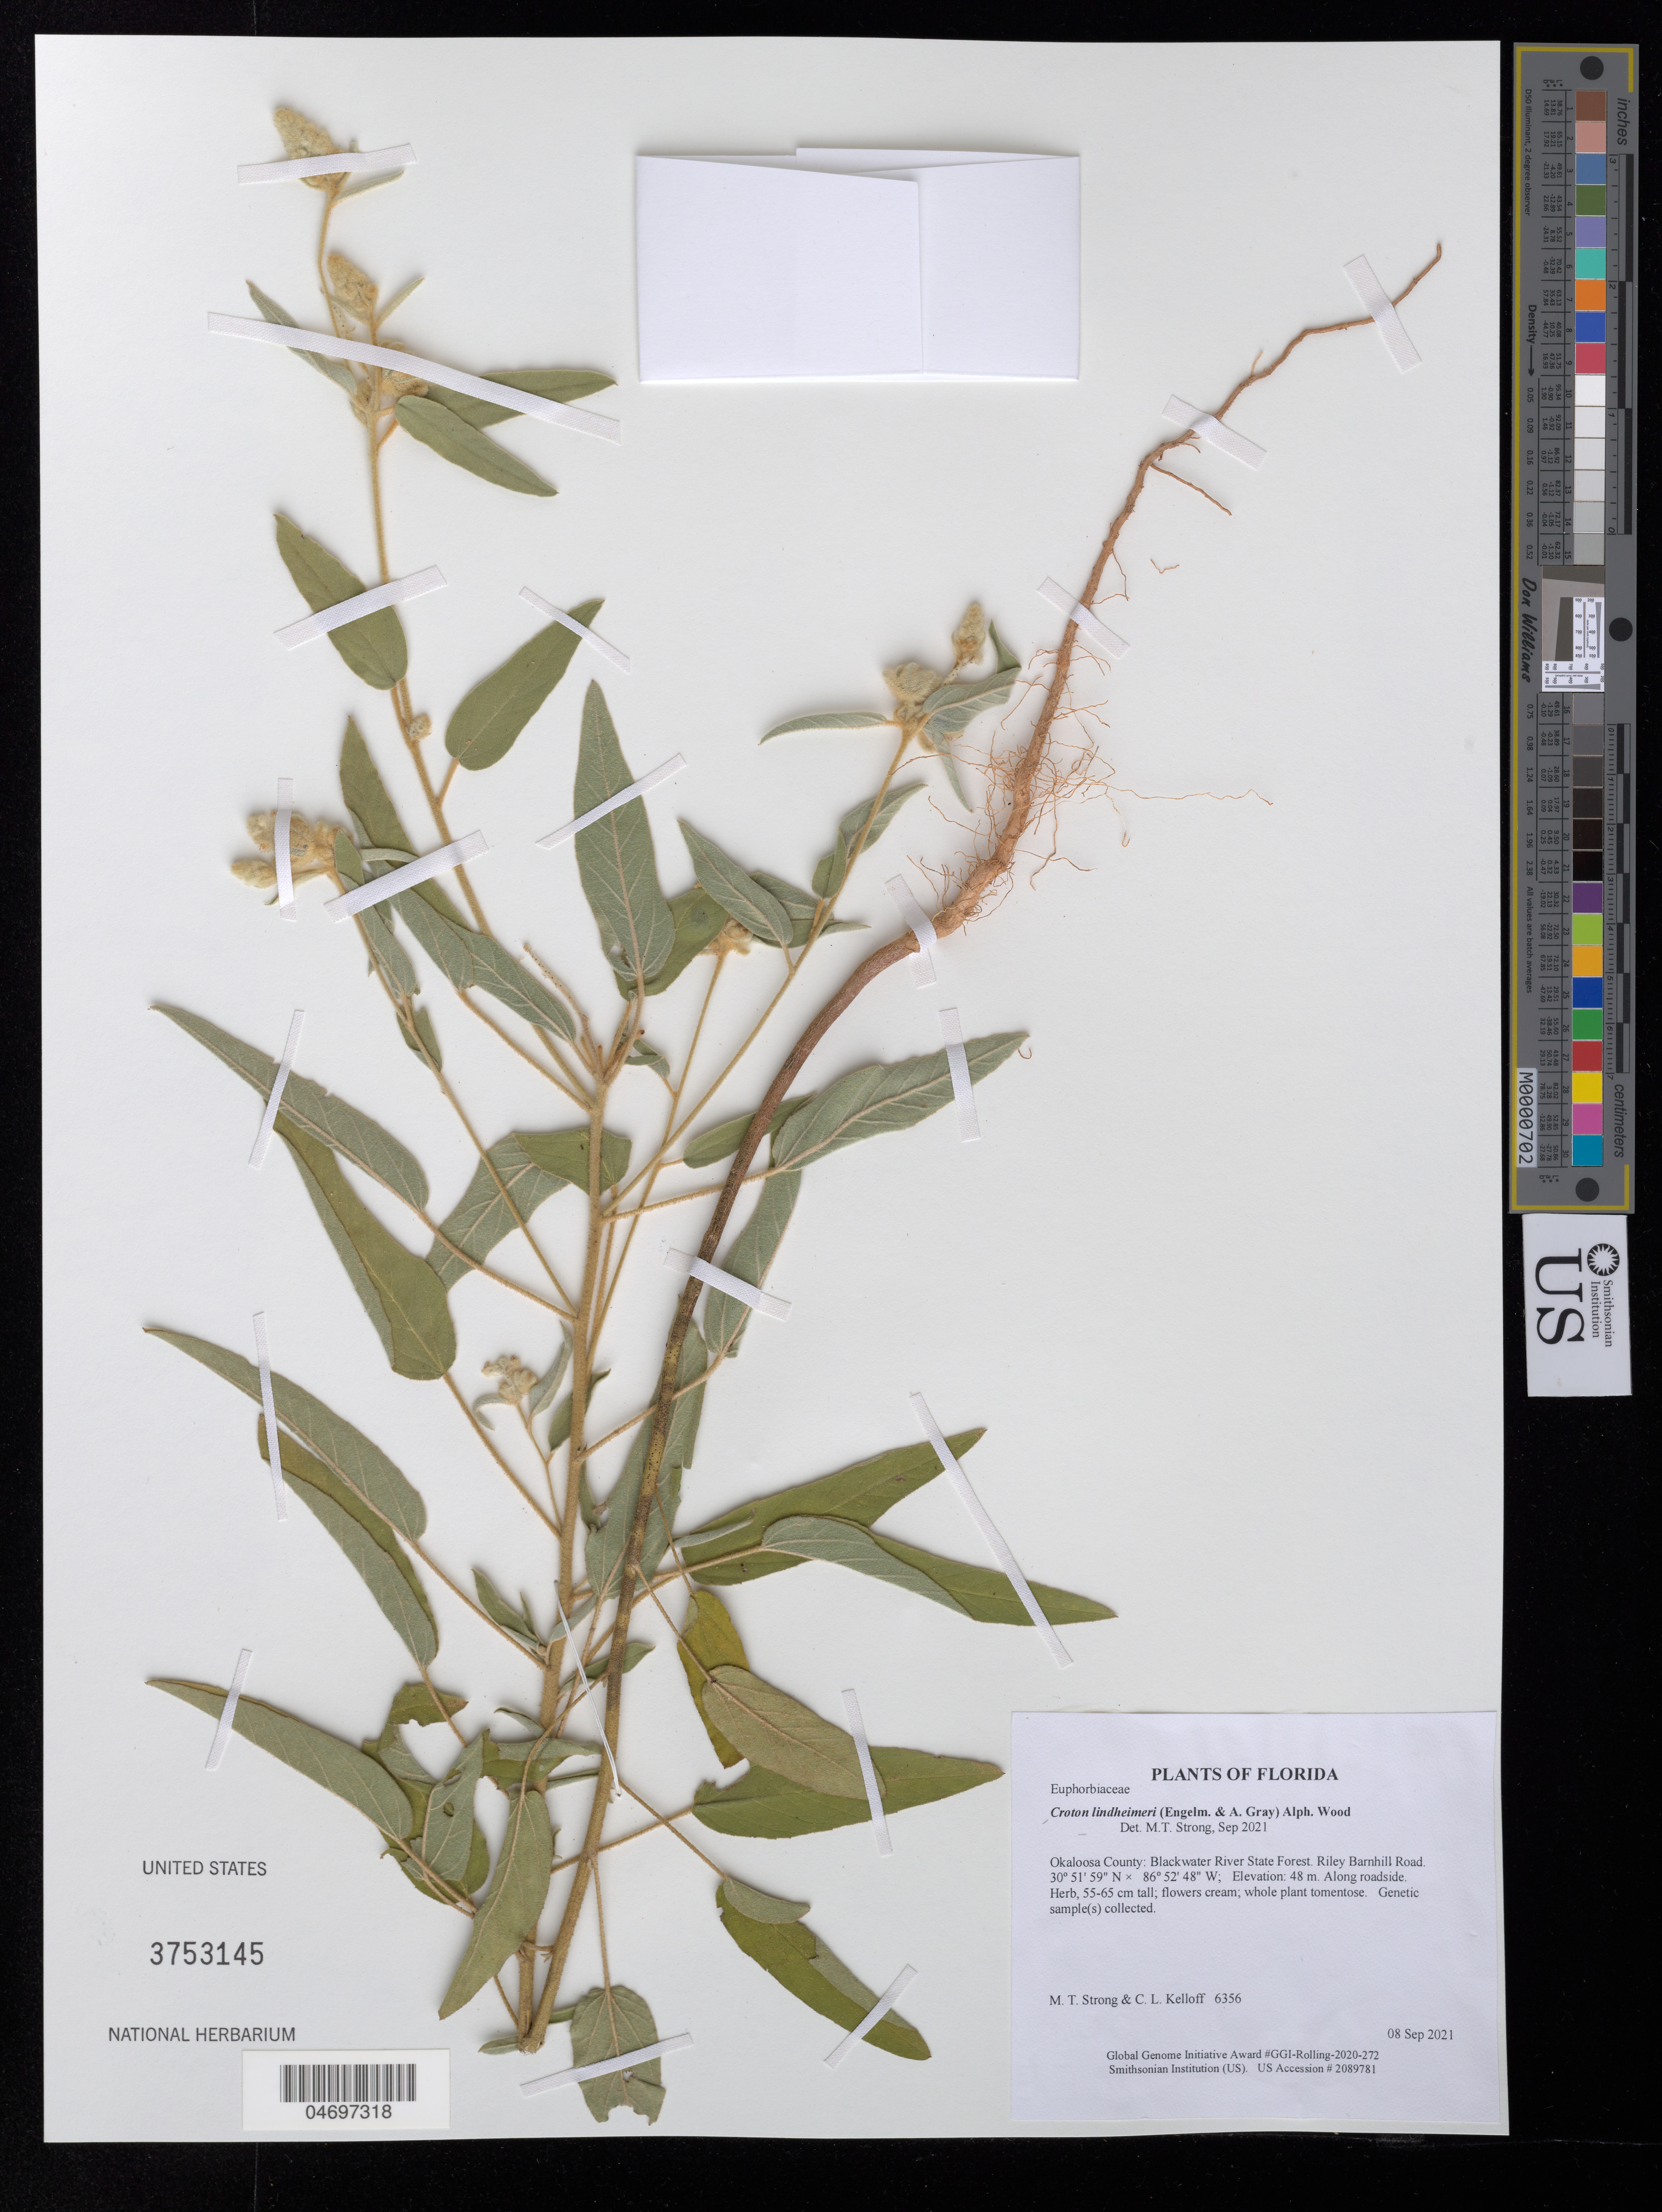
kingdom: Plantae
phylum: Tracheophyta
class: Magnoliopsida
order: Malpighiales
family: Euphorbiaceae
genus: Croton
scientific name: Croton lindheimeri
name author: (Engelm. & A. Gray) Alph. Wood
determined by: Strong, Mark T.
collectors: M. T. Strong & C. L. Kelloff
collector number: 6356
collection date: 2021-09-08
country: United States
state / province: Florida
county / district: Okaloosa County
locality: Blackwater River State Forest. Riley Barnhill Road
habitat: Along roadside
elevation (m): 48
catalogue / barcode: US 3753145